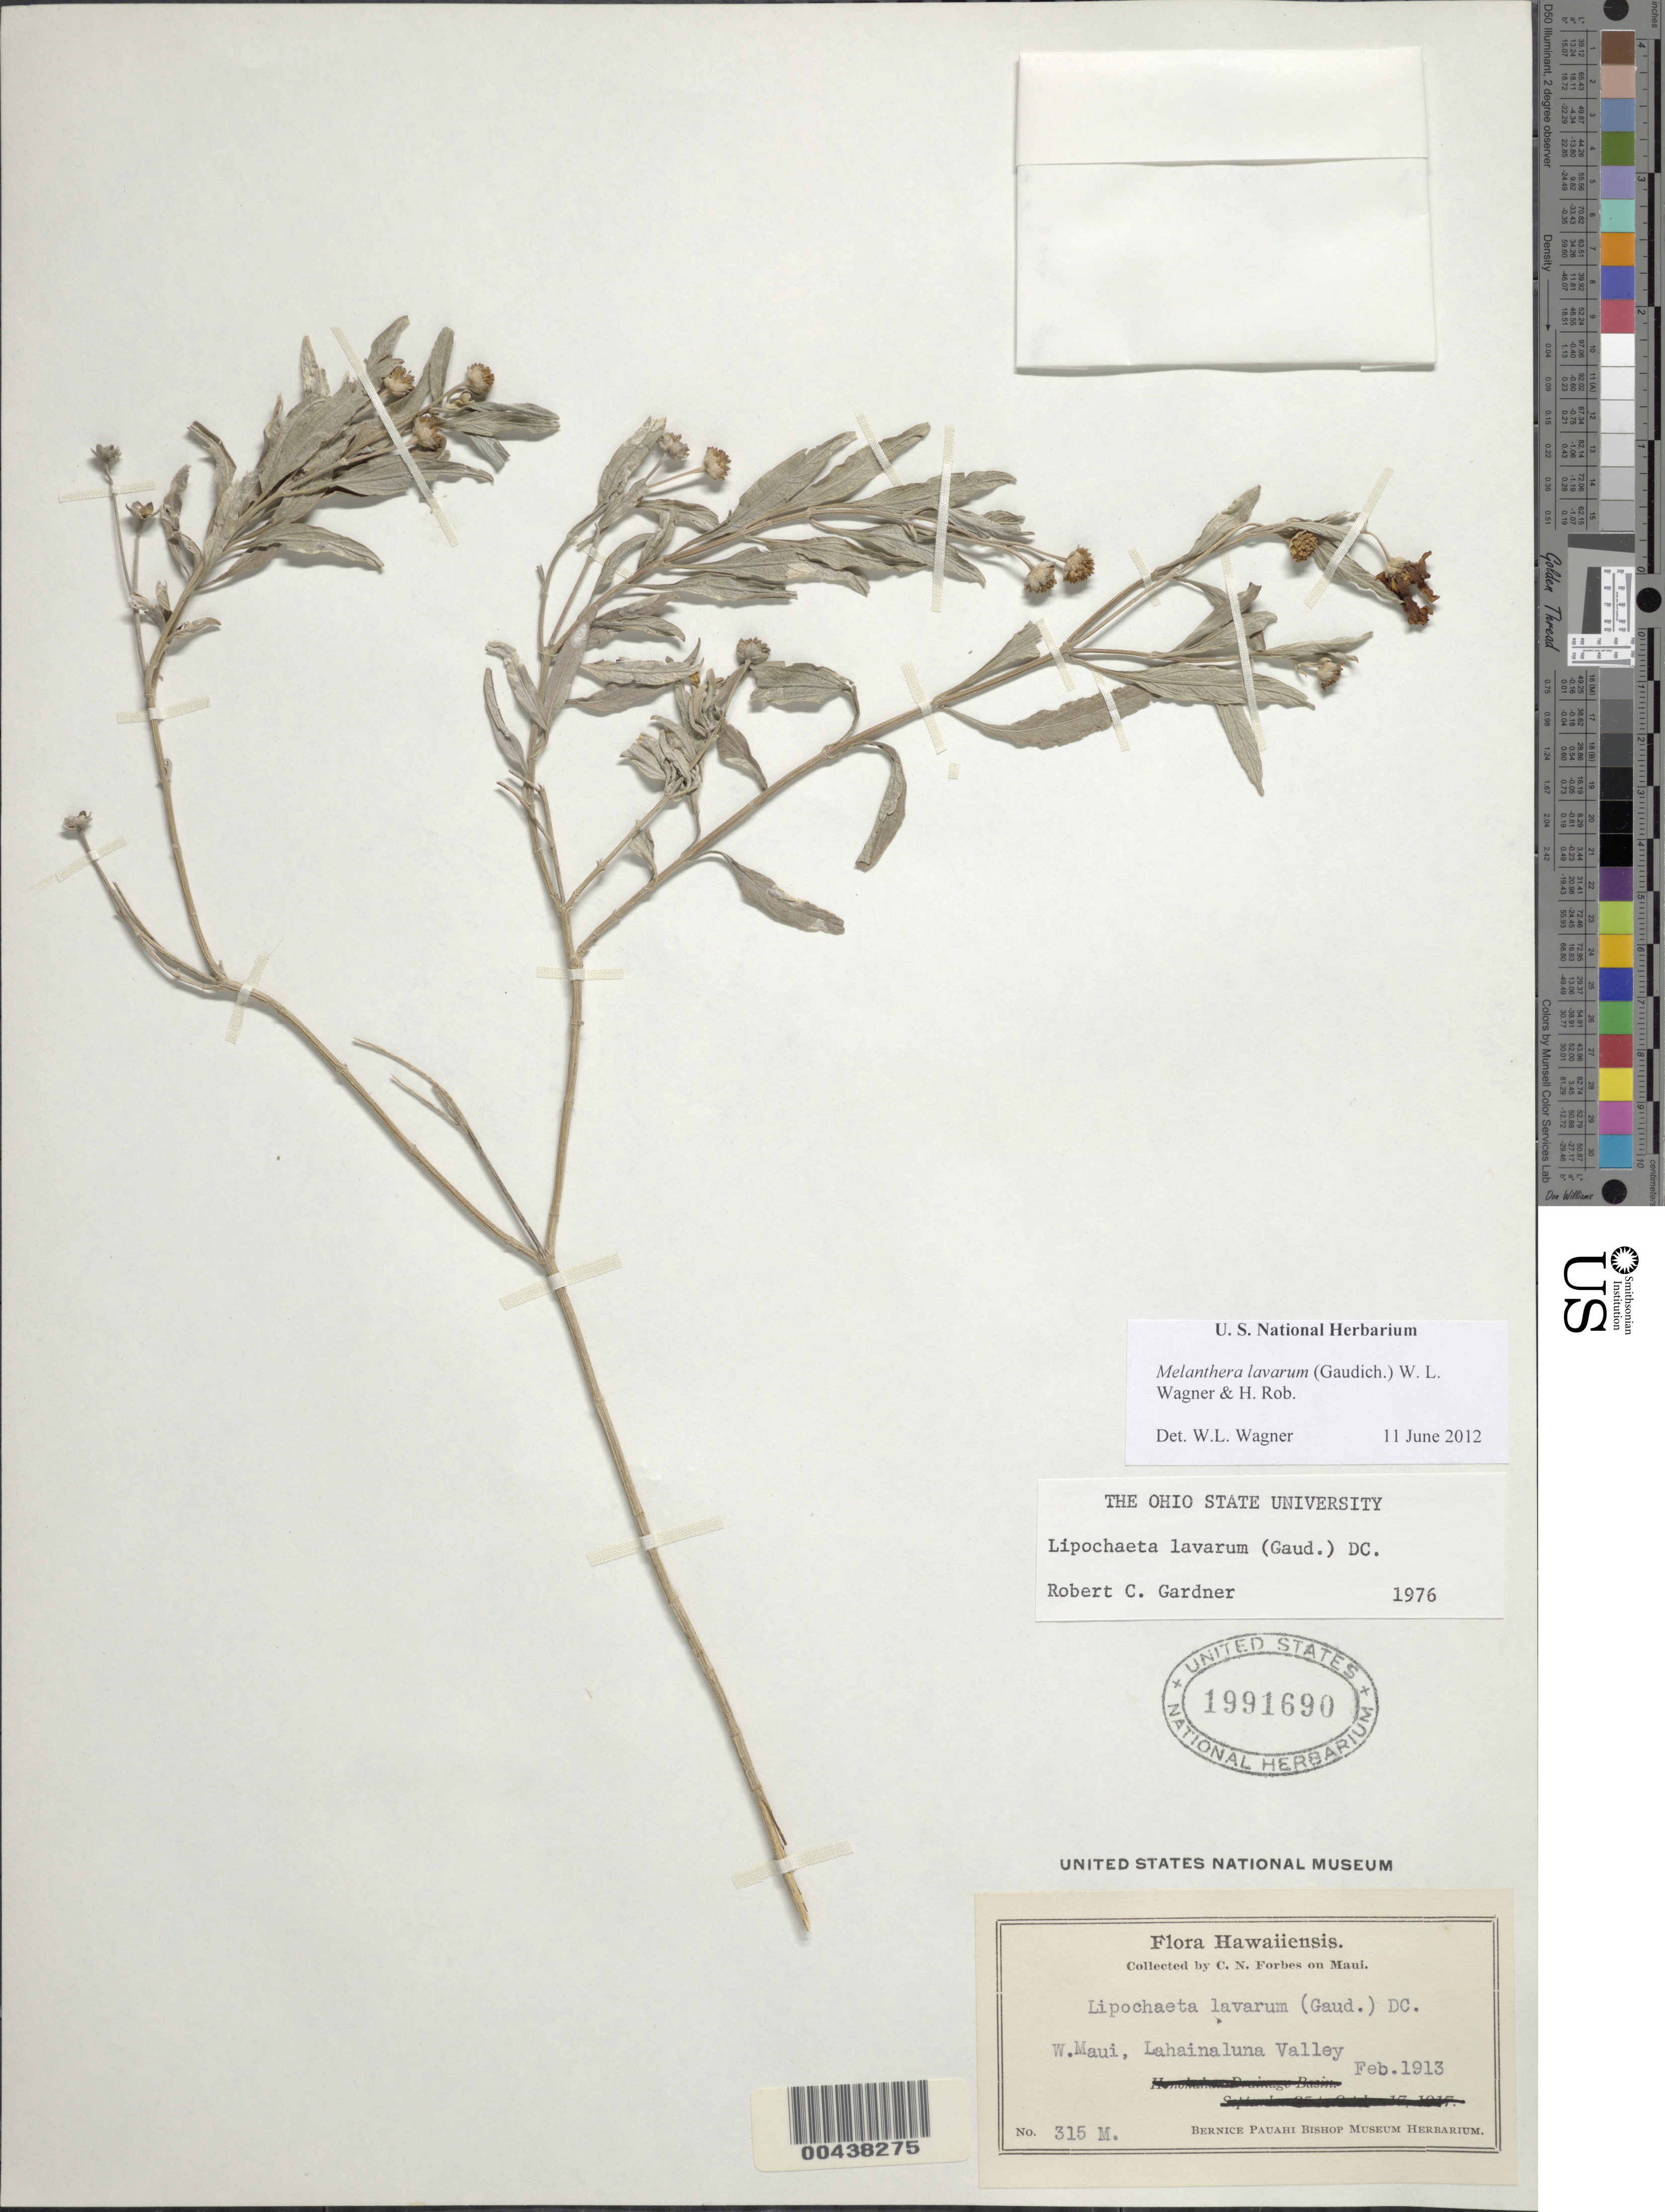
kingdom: Plantae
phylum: Tracheophyta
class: Magnoliopsida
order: Asterales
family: Asteraceae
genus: Wollastonia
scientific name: Wollastonia lavarum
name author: (Gaudich.) Orchard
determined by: Wagner, W. L., (BOT), Smithsonian Institution - National Museum of Natural History (UNITED STATES)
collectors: C. N. Forbes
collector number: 315.M.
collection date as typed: Feb 1913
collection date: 1913-02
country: United States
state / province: Hawaii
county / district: Maui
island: Maui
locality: W Maui, Lahainaluna Valley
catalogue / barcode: US 1991690